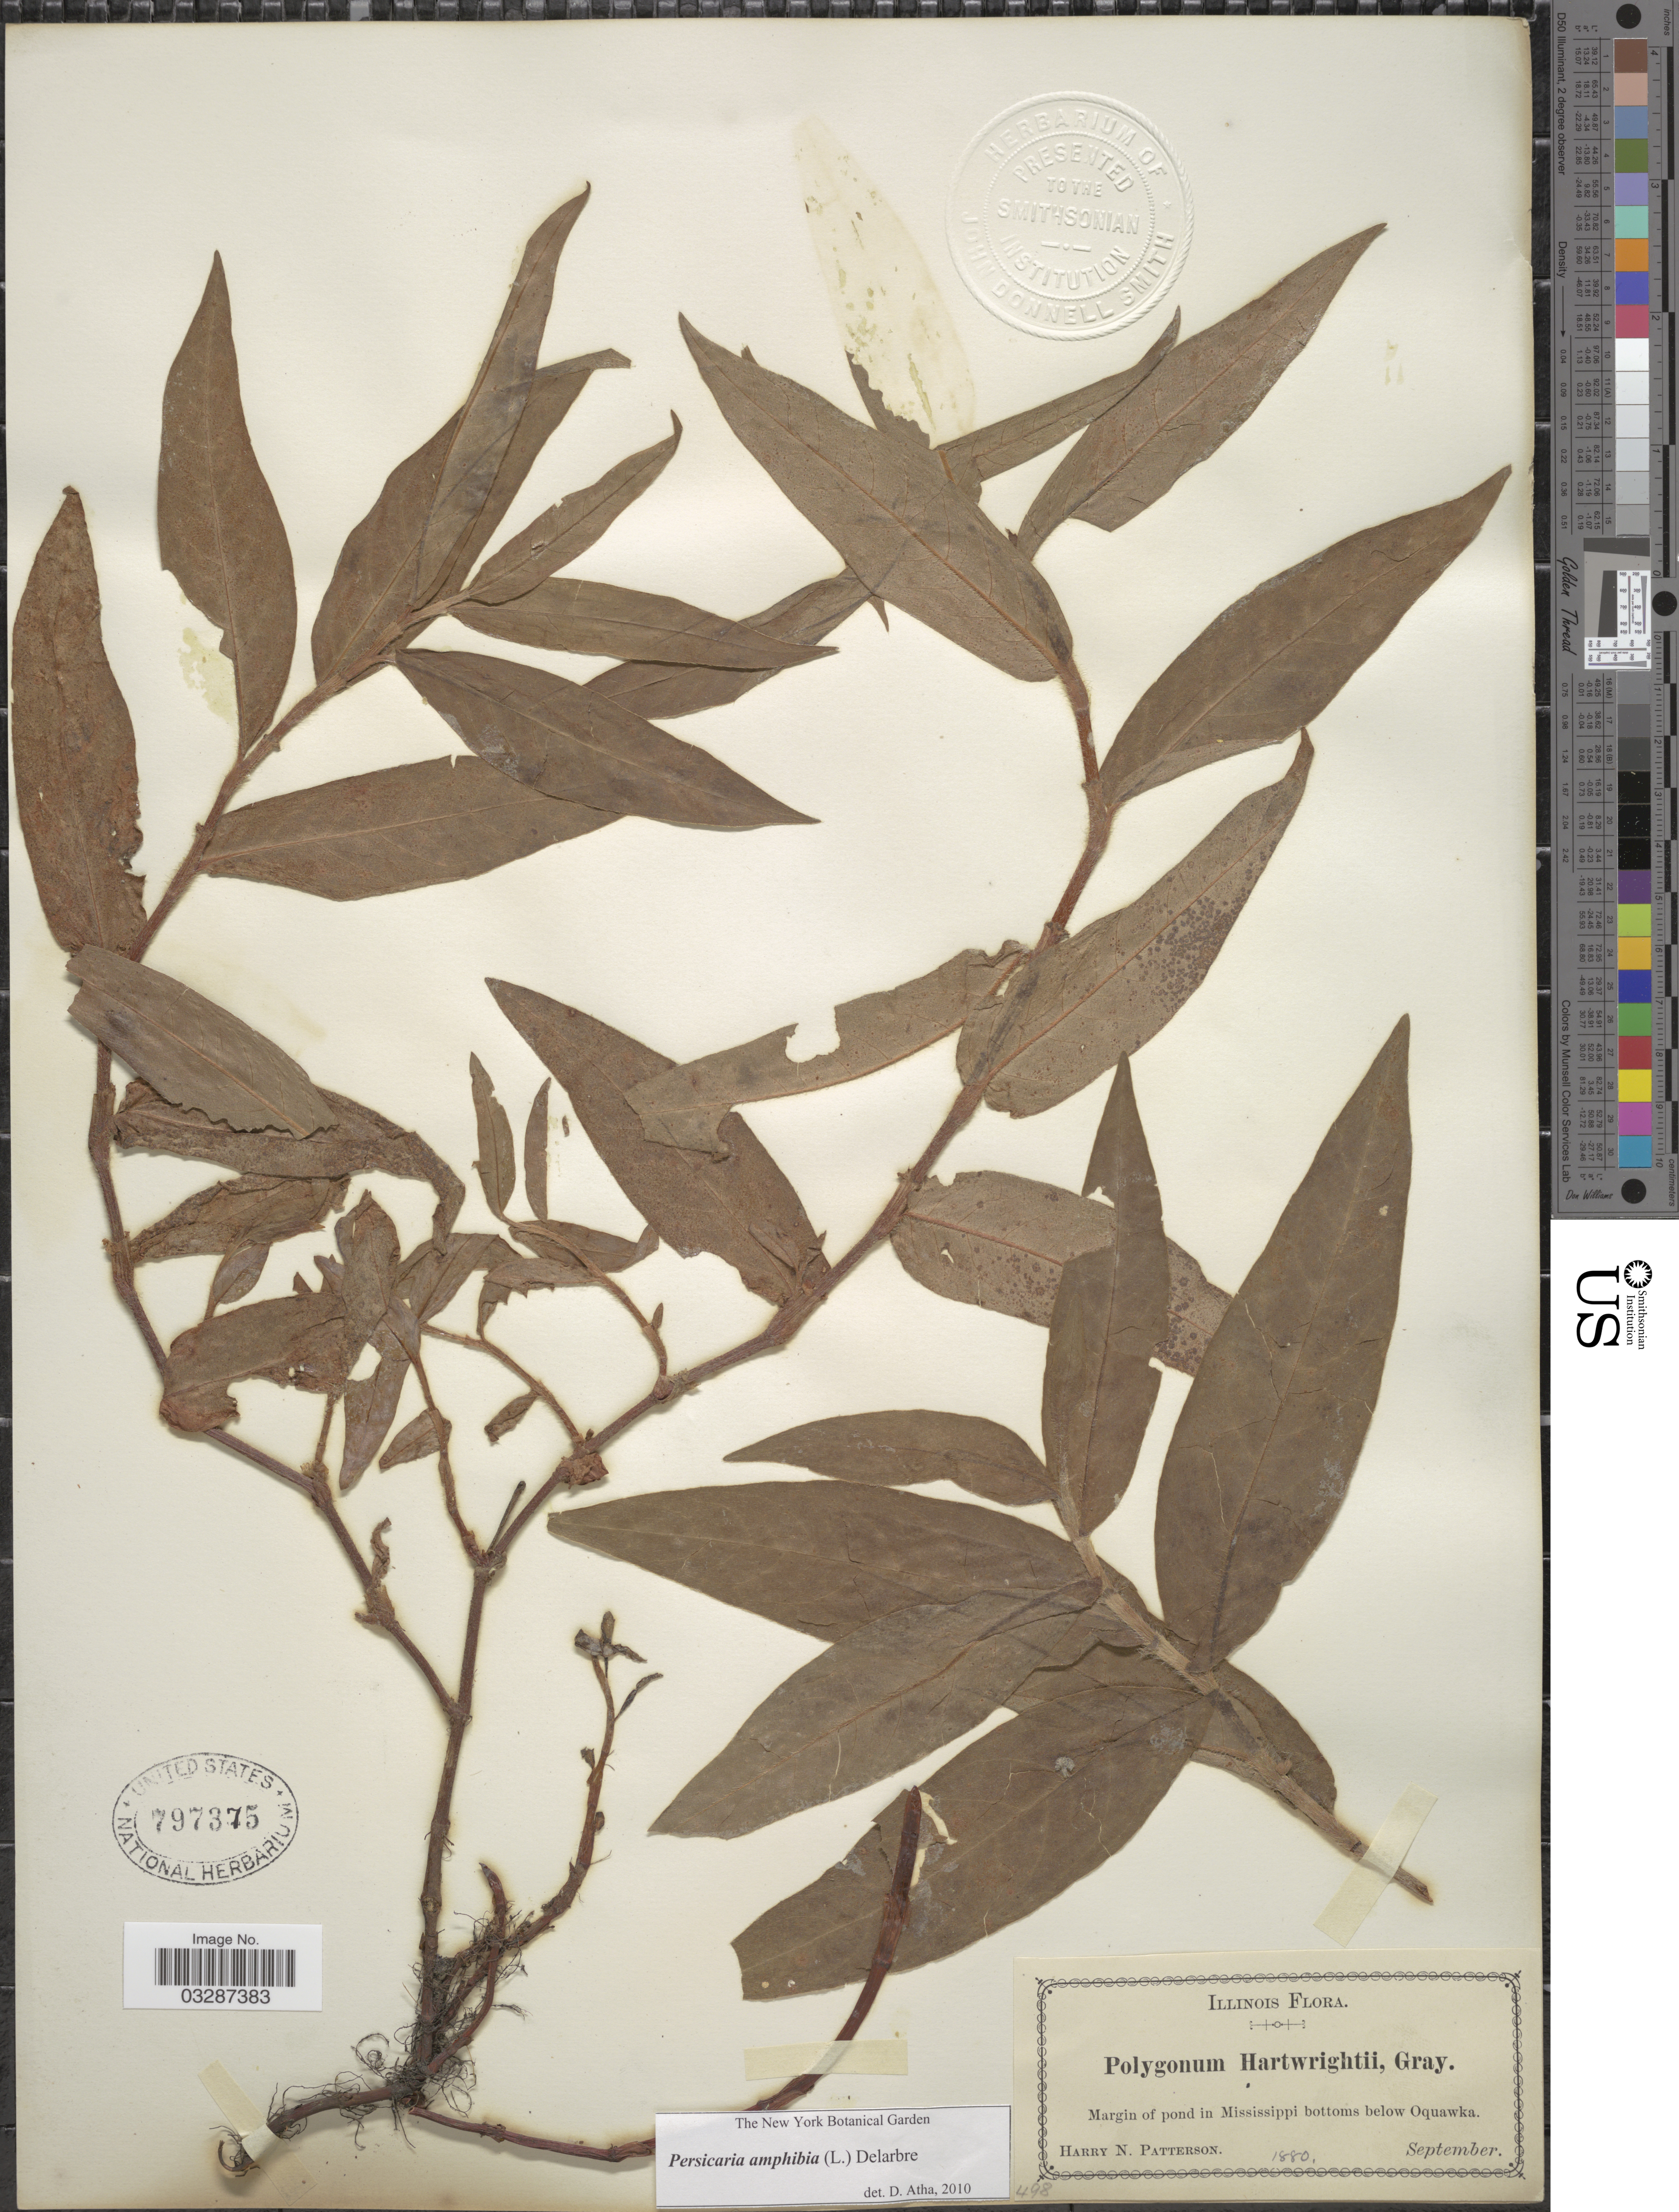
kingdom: Plantae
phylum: Tracheophyta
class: Magnoliopsida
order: Caryophyllales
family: Polygonaceae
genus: Persicaria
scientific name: Persicaria amphibia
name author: (L.) Delarbre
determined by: Atha, D. E.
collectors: H. N. Patterson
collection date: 1880-09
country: United States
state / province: Illinois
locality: Margin of pond in Mississippi bottoms below Oquawka.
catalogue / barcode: US 797375